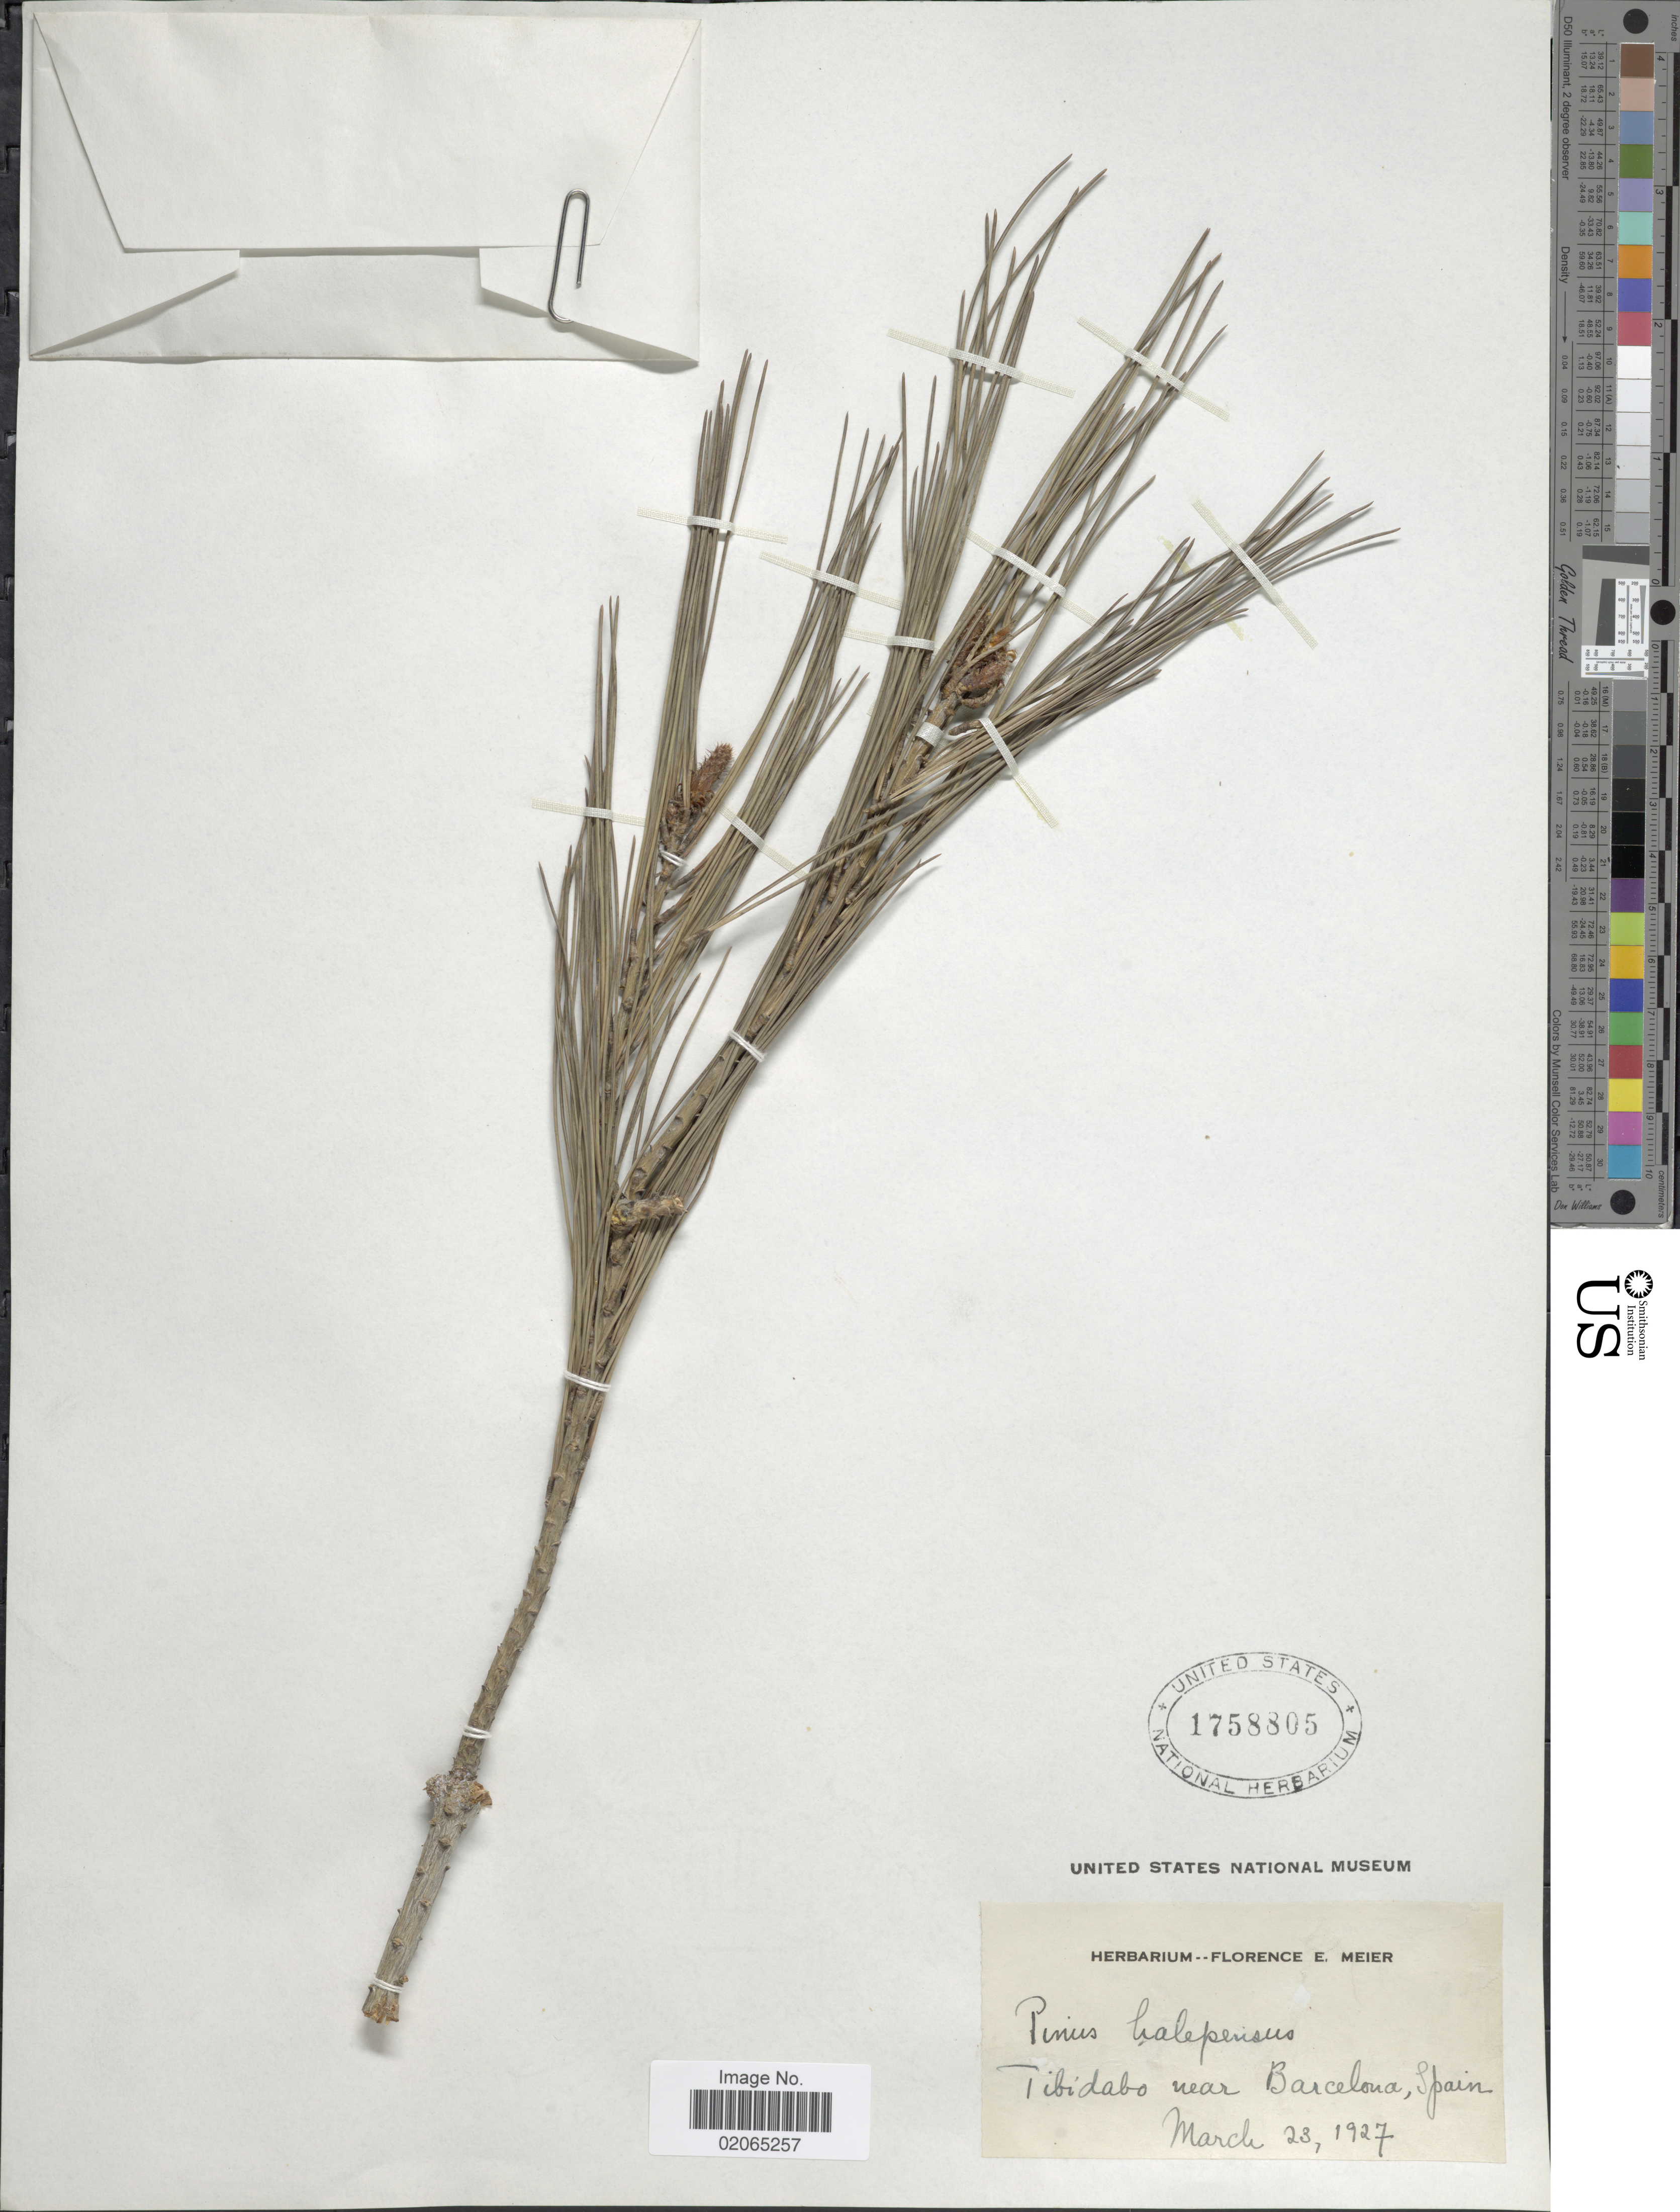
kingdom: Plantae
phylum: Tracheophyta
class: Pinopsida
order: Pinales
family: Pinaceae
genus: Pinus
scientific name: Pinus halepensis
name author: Mill.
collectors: F. Meier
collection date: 1927-03-23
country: Spain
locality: Tibidabo near Barcelona, Spain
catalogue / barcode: US 1758805